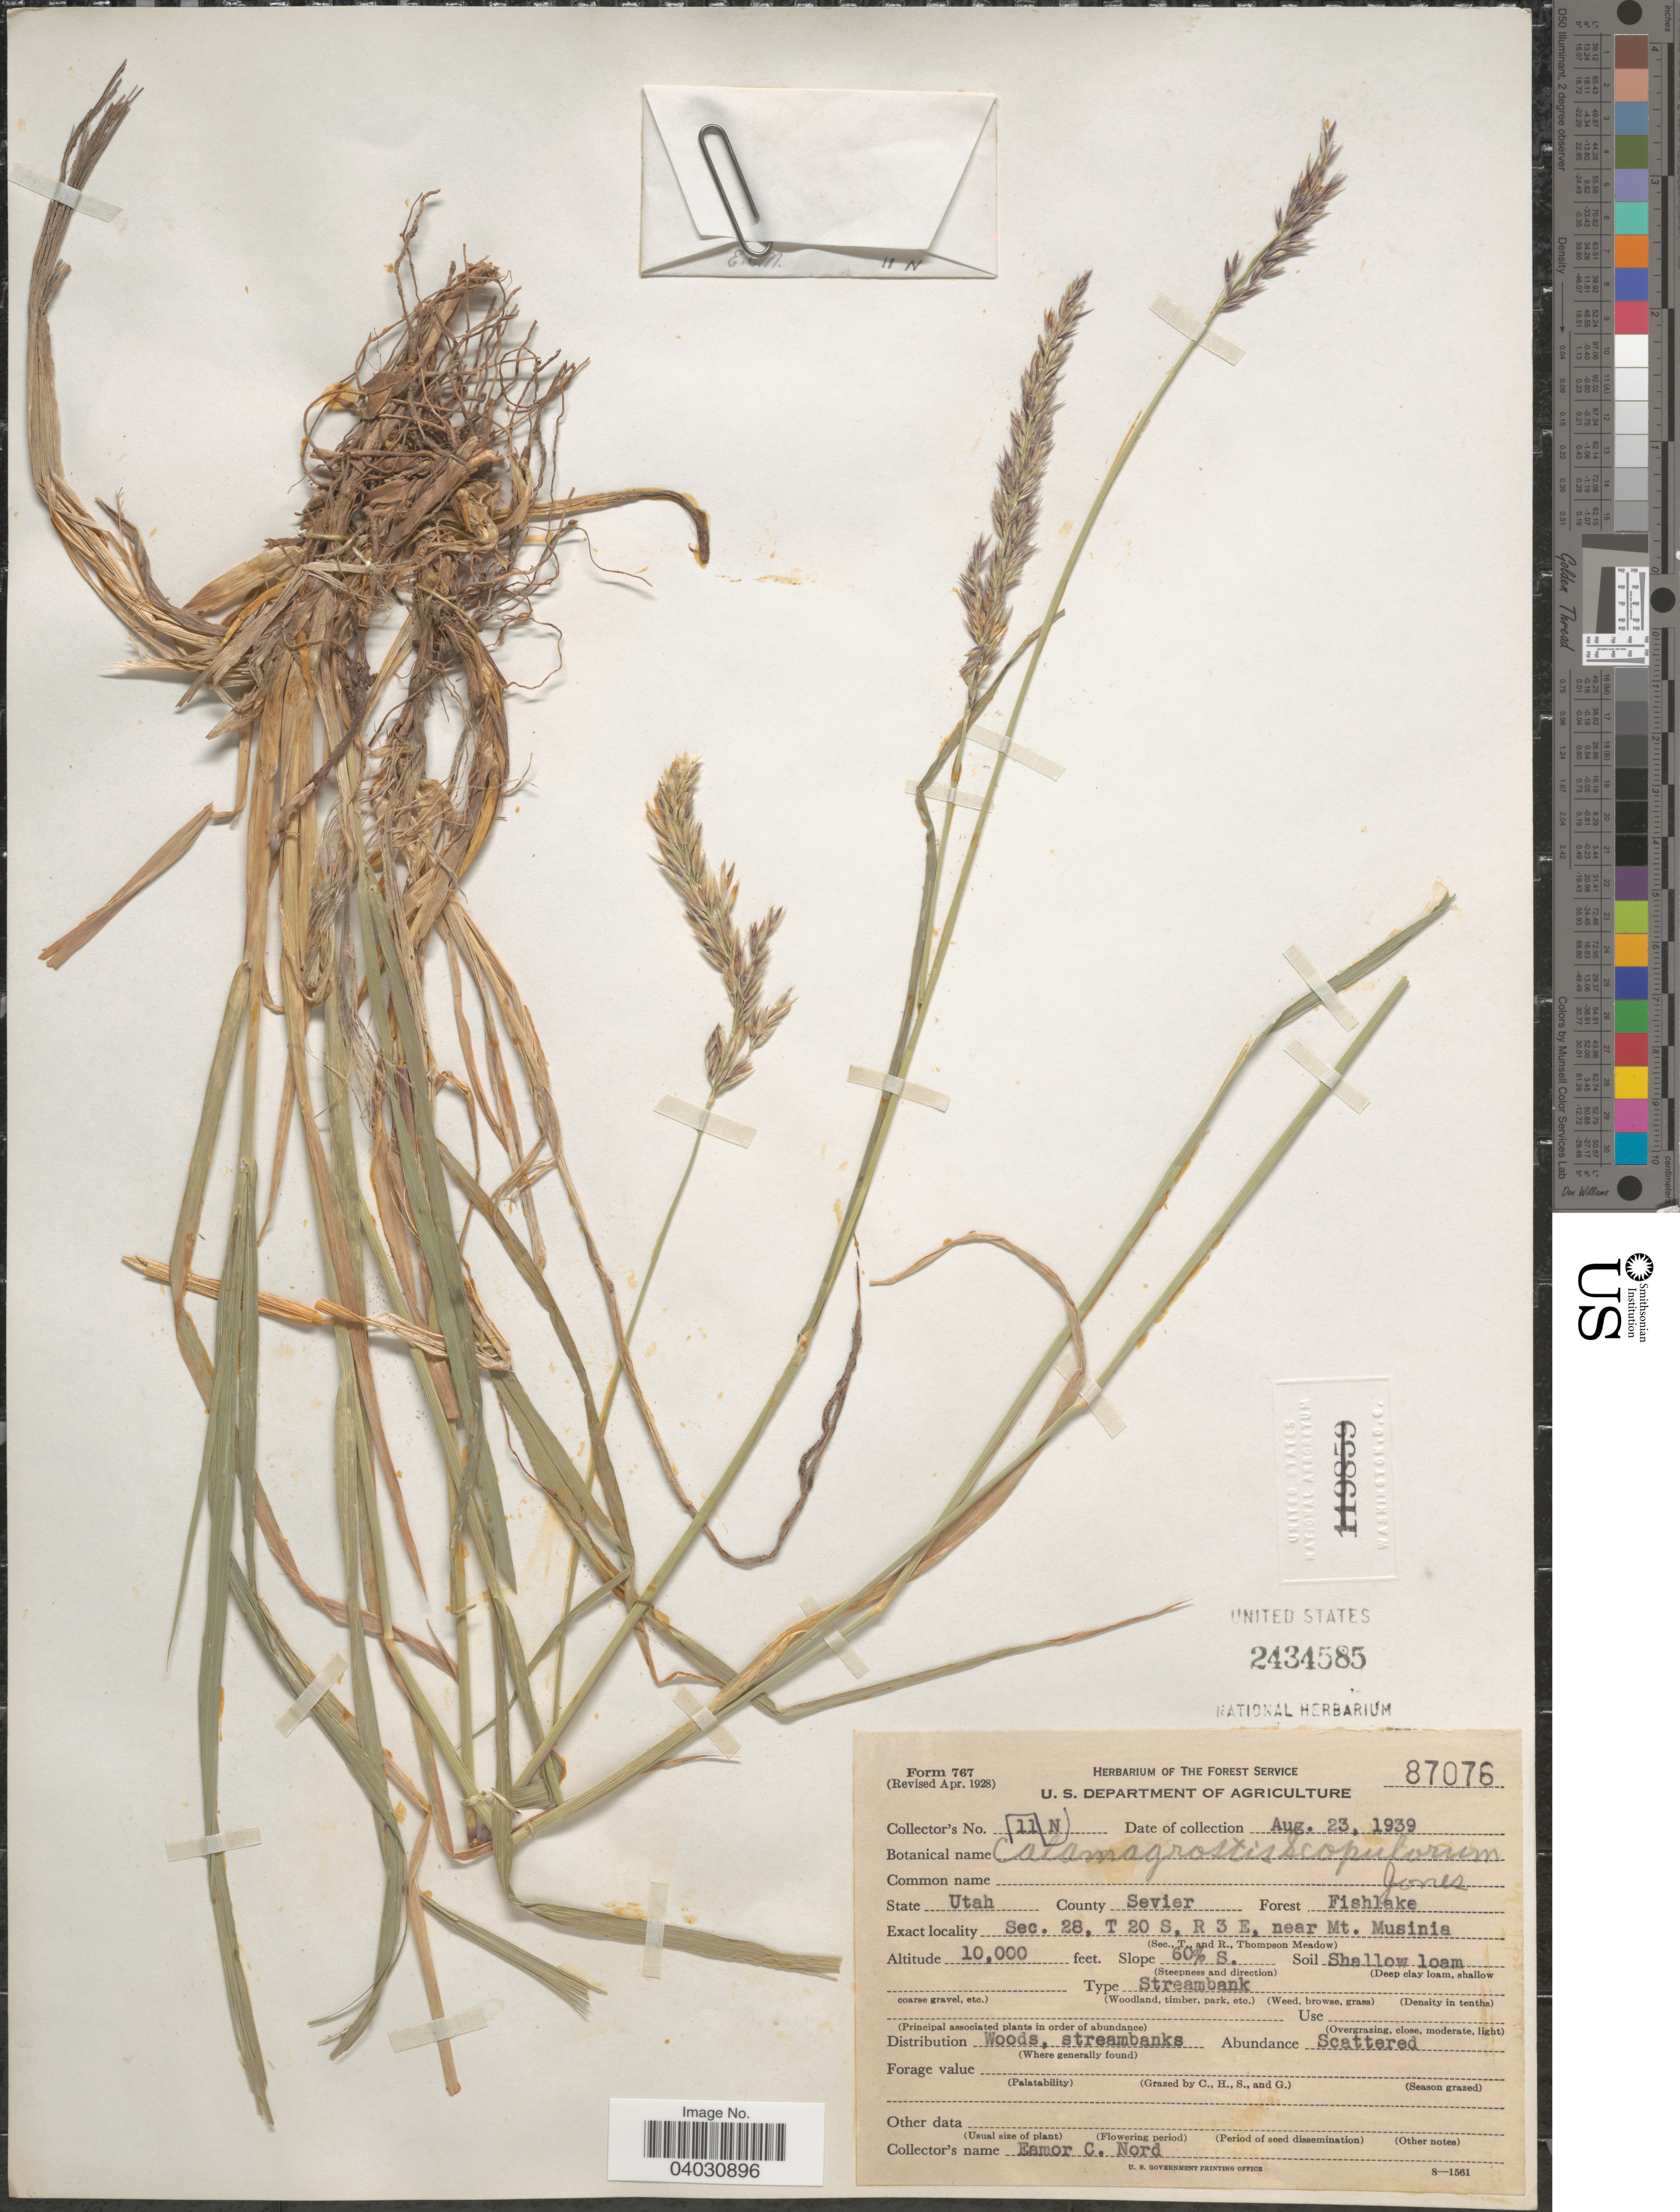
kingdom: Plantae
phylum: Tracheophyta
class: Liliopsida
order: Poales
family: Poaceae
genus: Calamagrostis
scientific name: Calamagrostis scopulorum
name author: M.E. Jones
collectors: E. Nord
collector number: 11N?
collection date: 1939-08-23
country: United States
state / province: Utah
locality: County Sevier. Forest Fishlake. Sec. 28, T 20 S, R 3 E, near Mt. Musinia.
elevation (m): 3048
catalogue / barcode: US 2434585